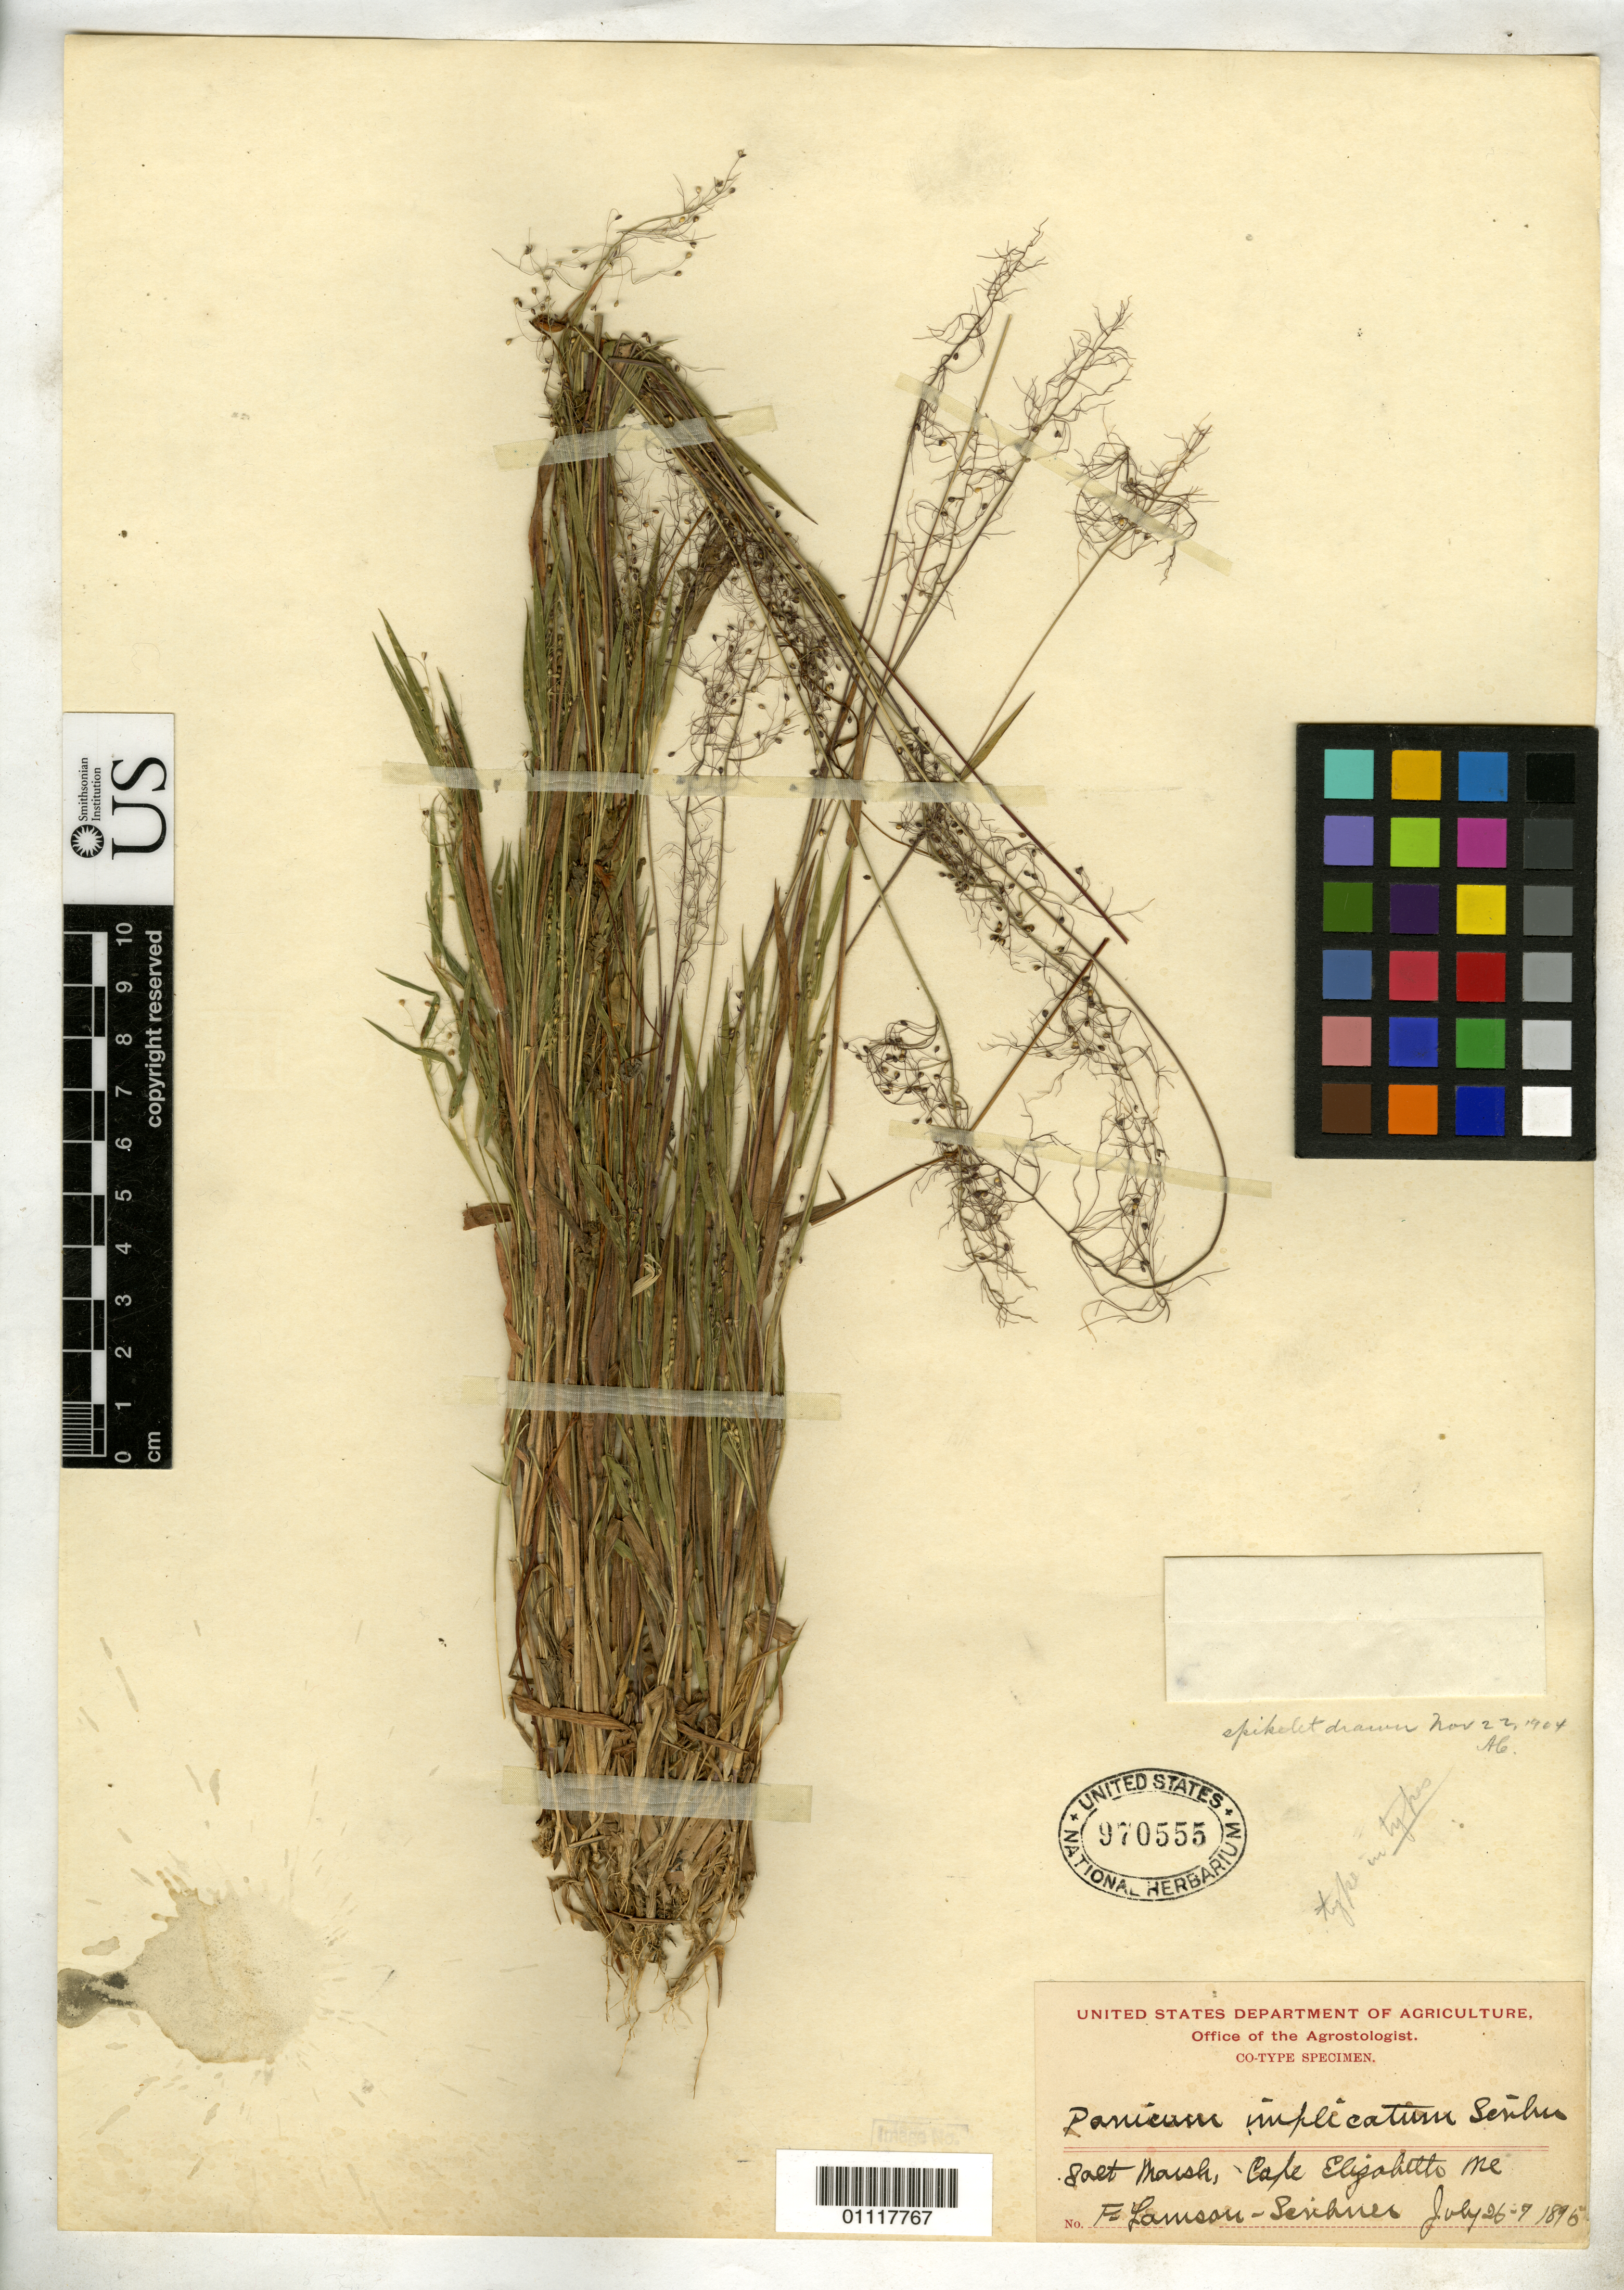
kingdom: Plantae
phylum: Tracheophyta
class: Liliopsida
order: Poales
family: Poaceae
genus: Panicum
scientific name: Panicum implicatum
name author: Scribn. in Britton & A. Br.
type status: Isotype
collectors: F. L. Scribner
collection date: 1895-07-26,1895-07-27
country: United States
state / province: Maine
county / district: Cumberland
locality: Cape Elizabeth, salt marsh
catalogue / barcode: US 970555